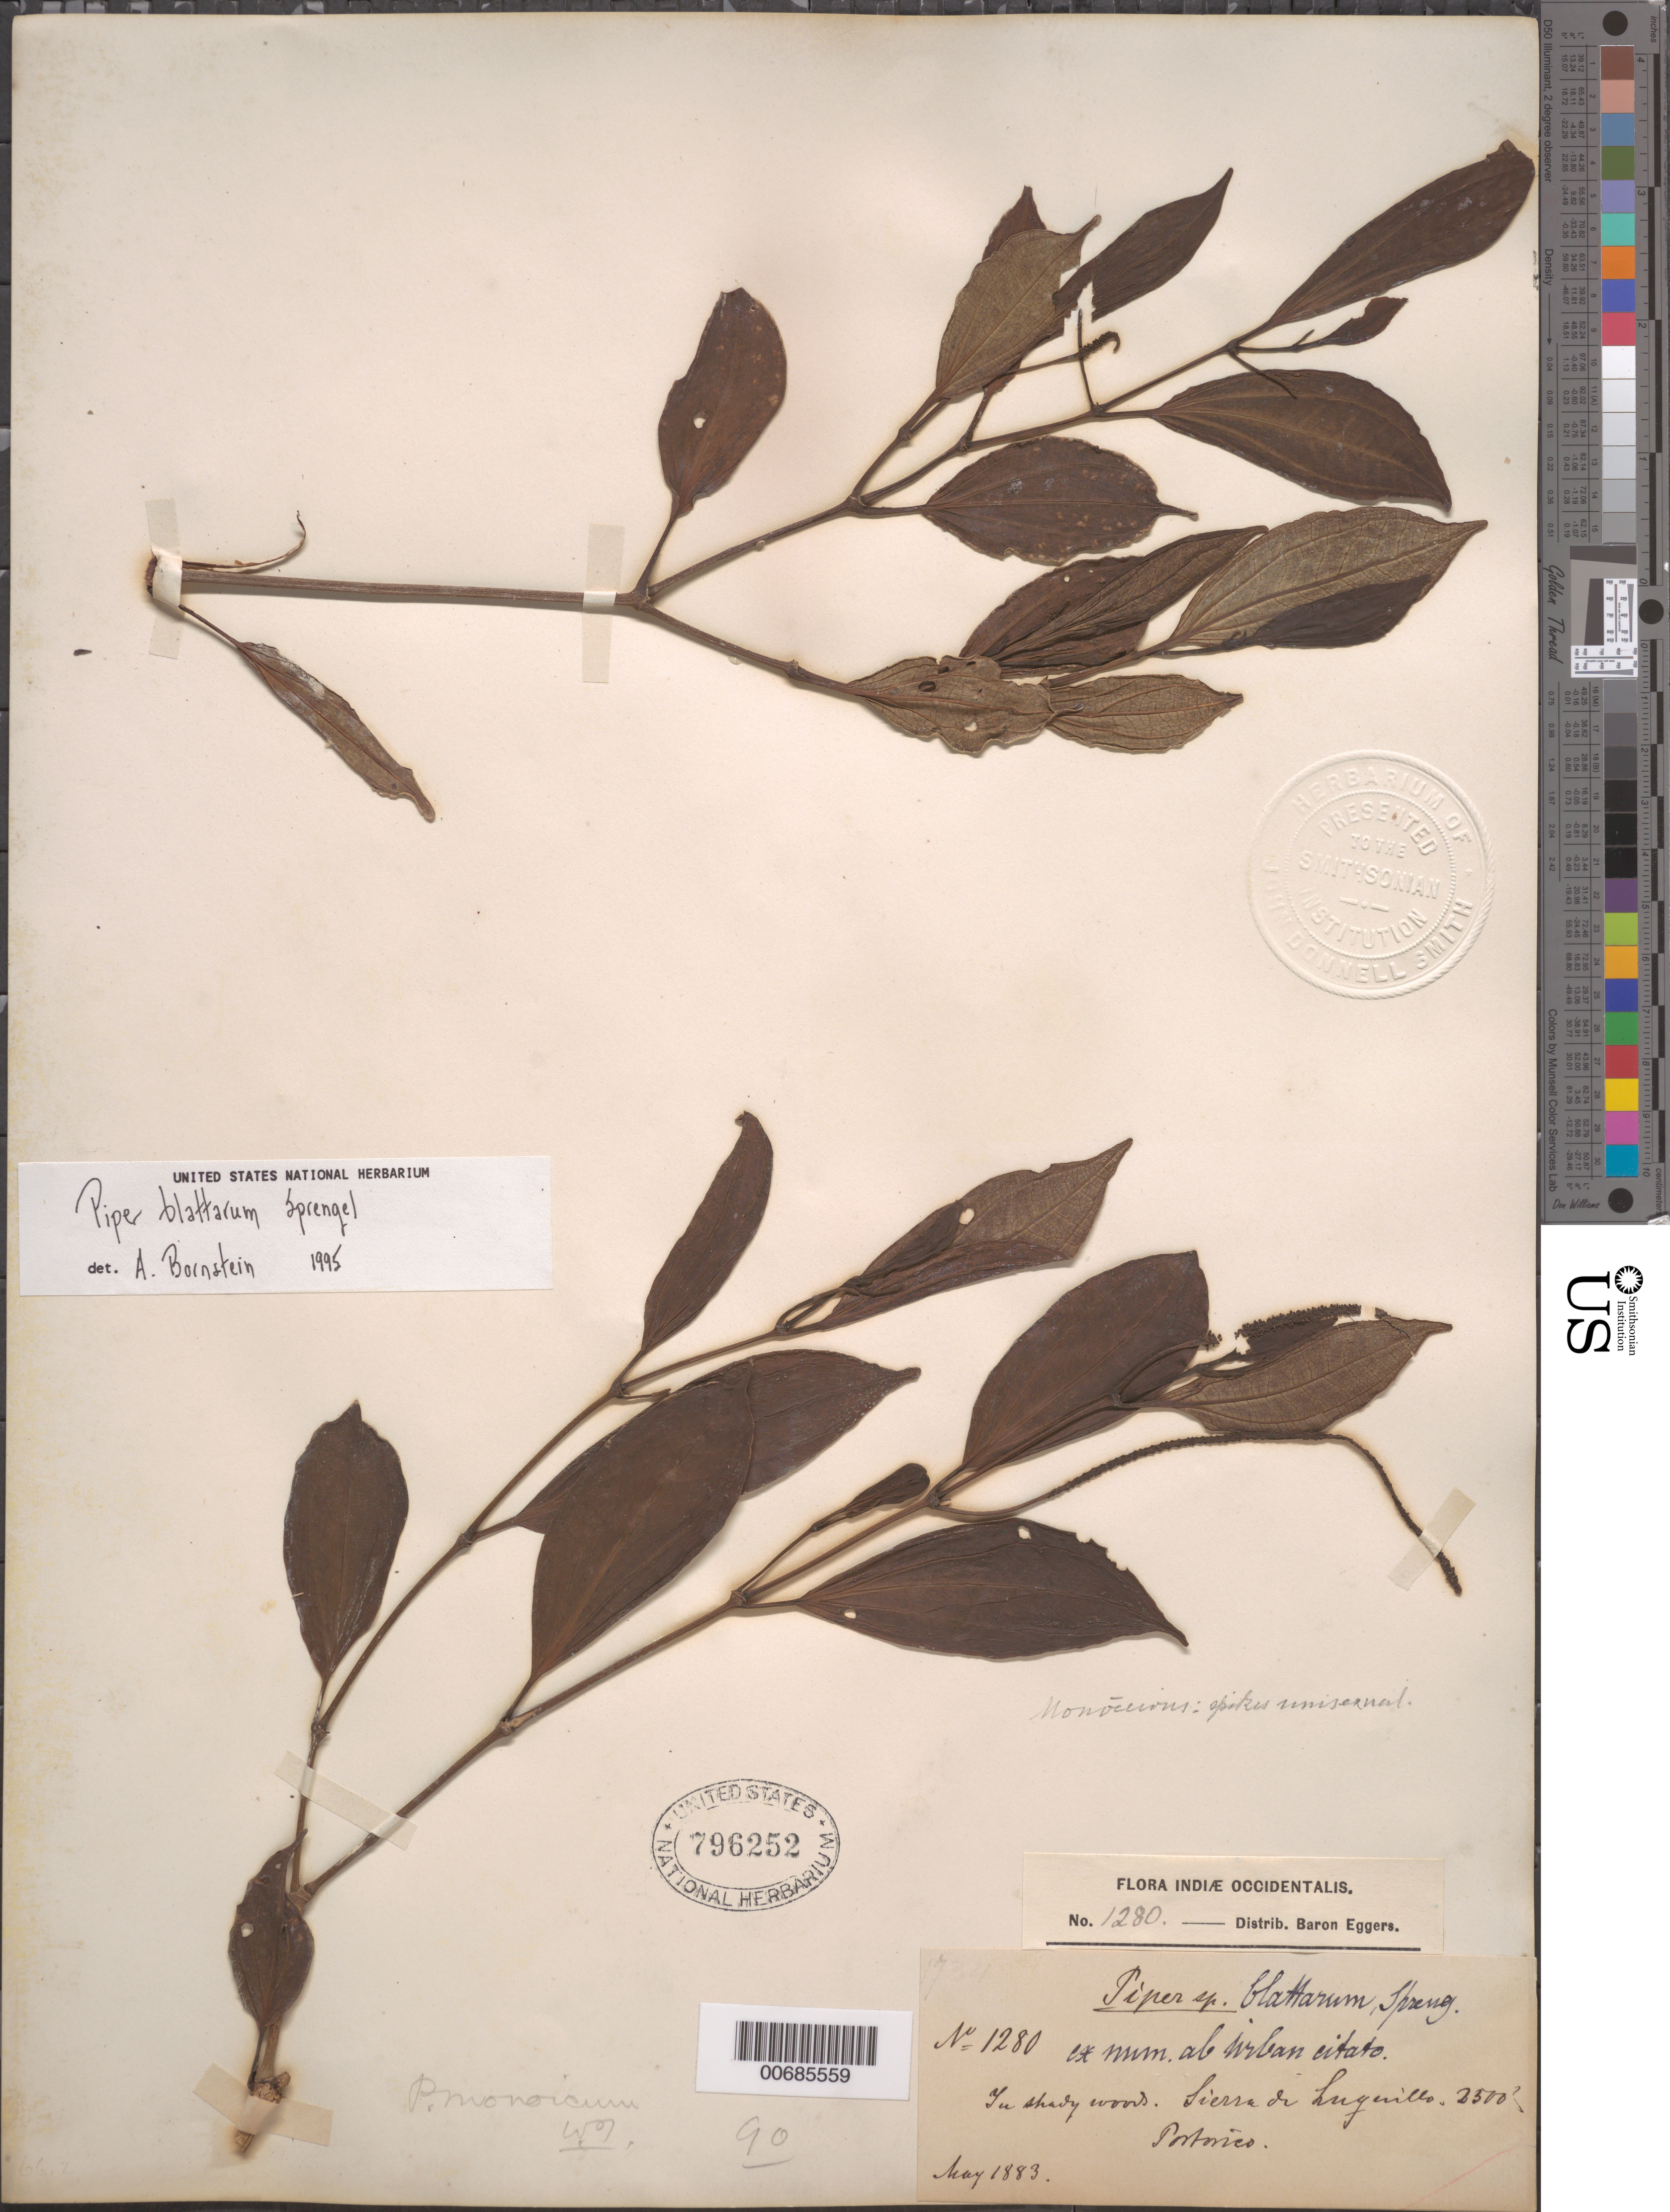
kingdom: Plantae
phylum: Tracheophyta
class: Magnoliopsida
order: Piperales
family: Piperaceae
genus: Piper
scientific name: Piper blattarum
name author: Spreng.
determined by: Bornstein, Allan J.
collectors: H. F. A. von Eggers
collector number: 1280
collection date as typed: May 1883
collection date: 1883-05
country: Puerto Rico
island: Greater Antilles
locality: Siera or lugville. ex mum. Al virlean citado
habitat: In Shady woods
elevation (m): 701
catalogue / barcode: US 796252